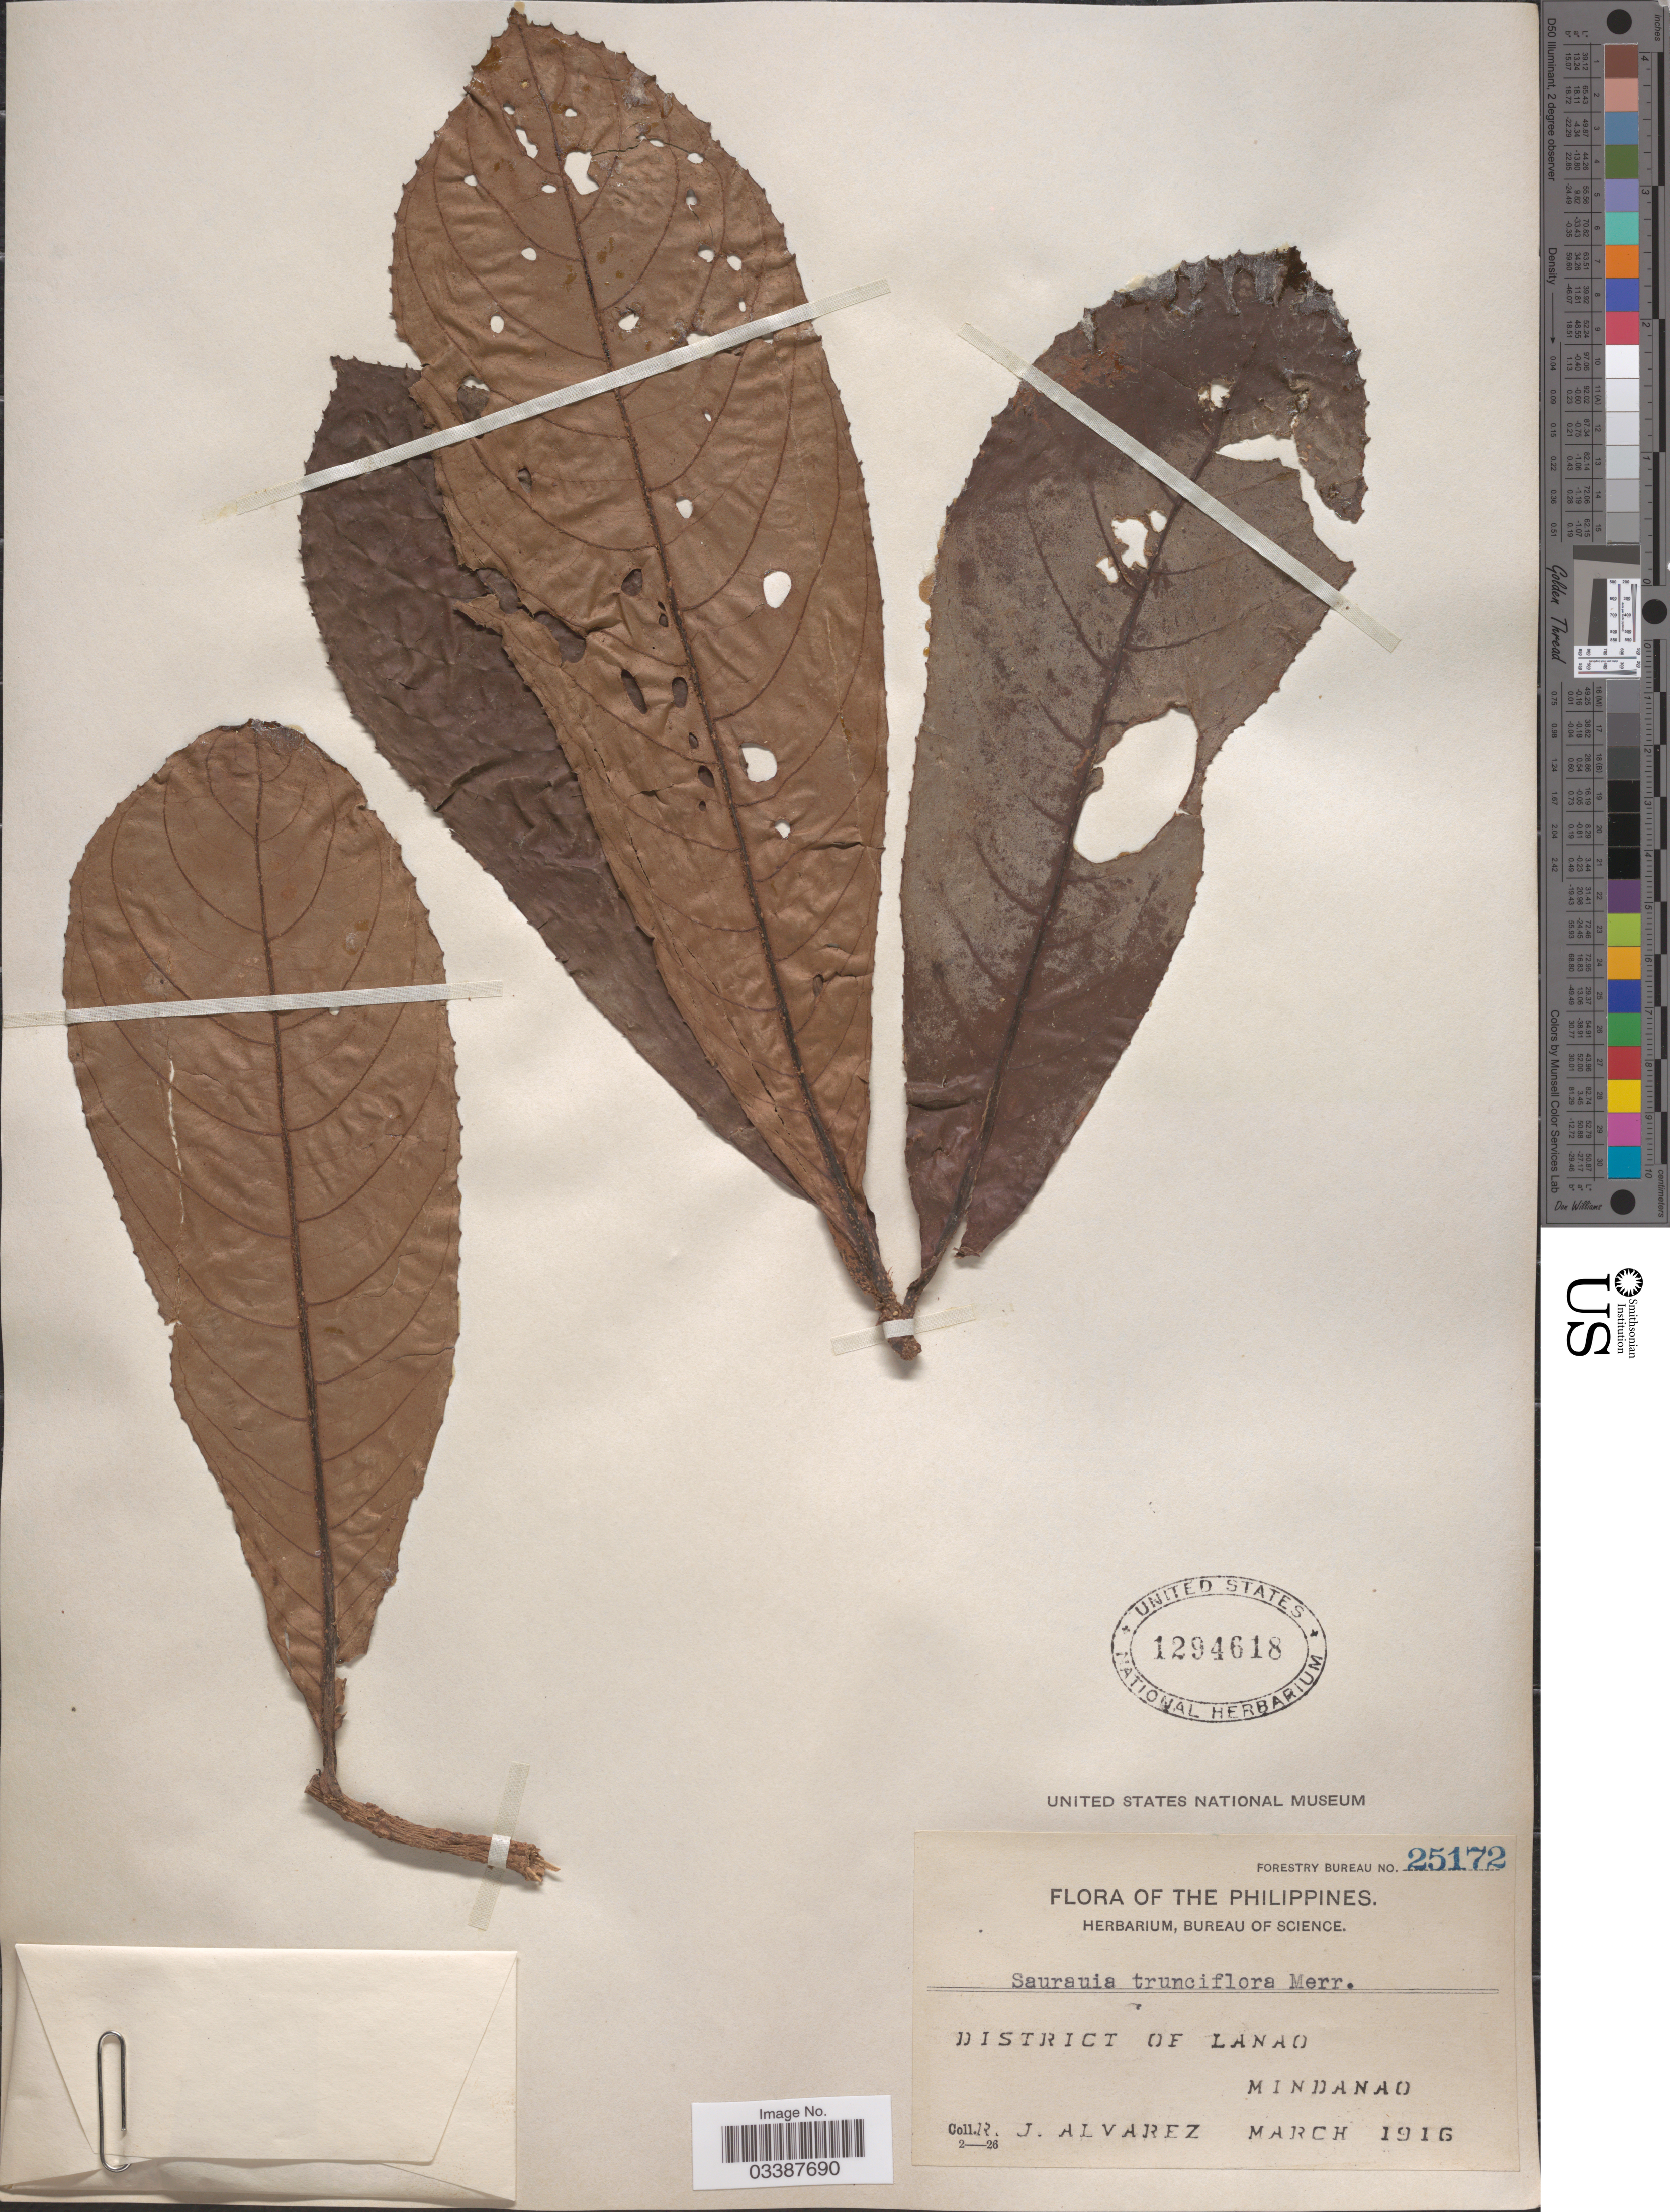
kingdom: Plantae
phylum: Tracheophyta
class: Magnoliopsida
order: Ericales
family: Actinidiaceae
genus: Saurauia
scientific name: Saurauia trunciflora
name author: Merr.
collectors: R. Alvarez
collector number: Forestry Bureau 25172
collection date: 1916-03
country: Philippines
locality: District of Lanao, Mindanao.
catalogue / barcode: US 1294618